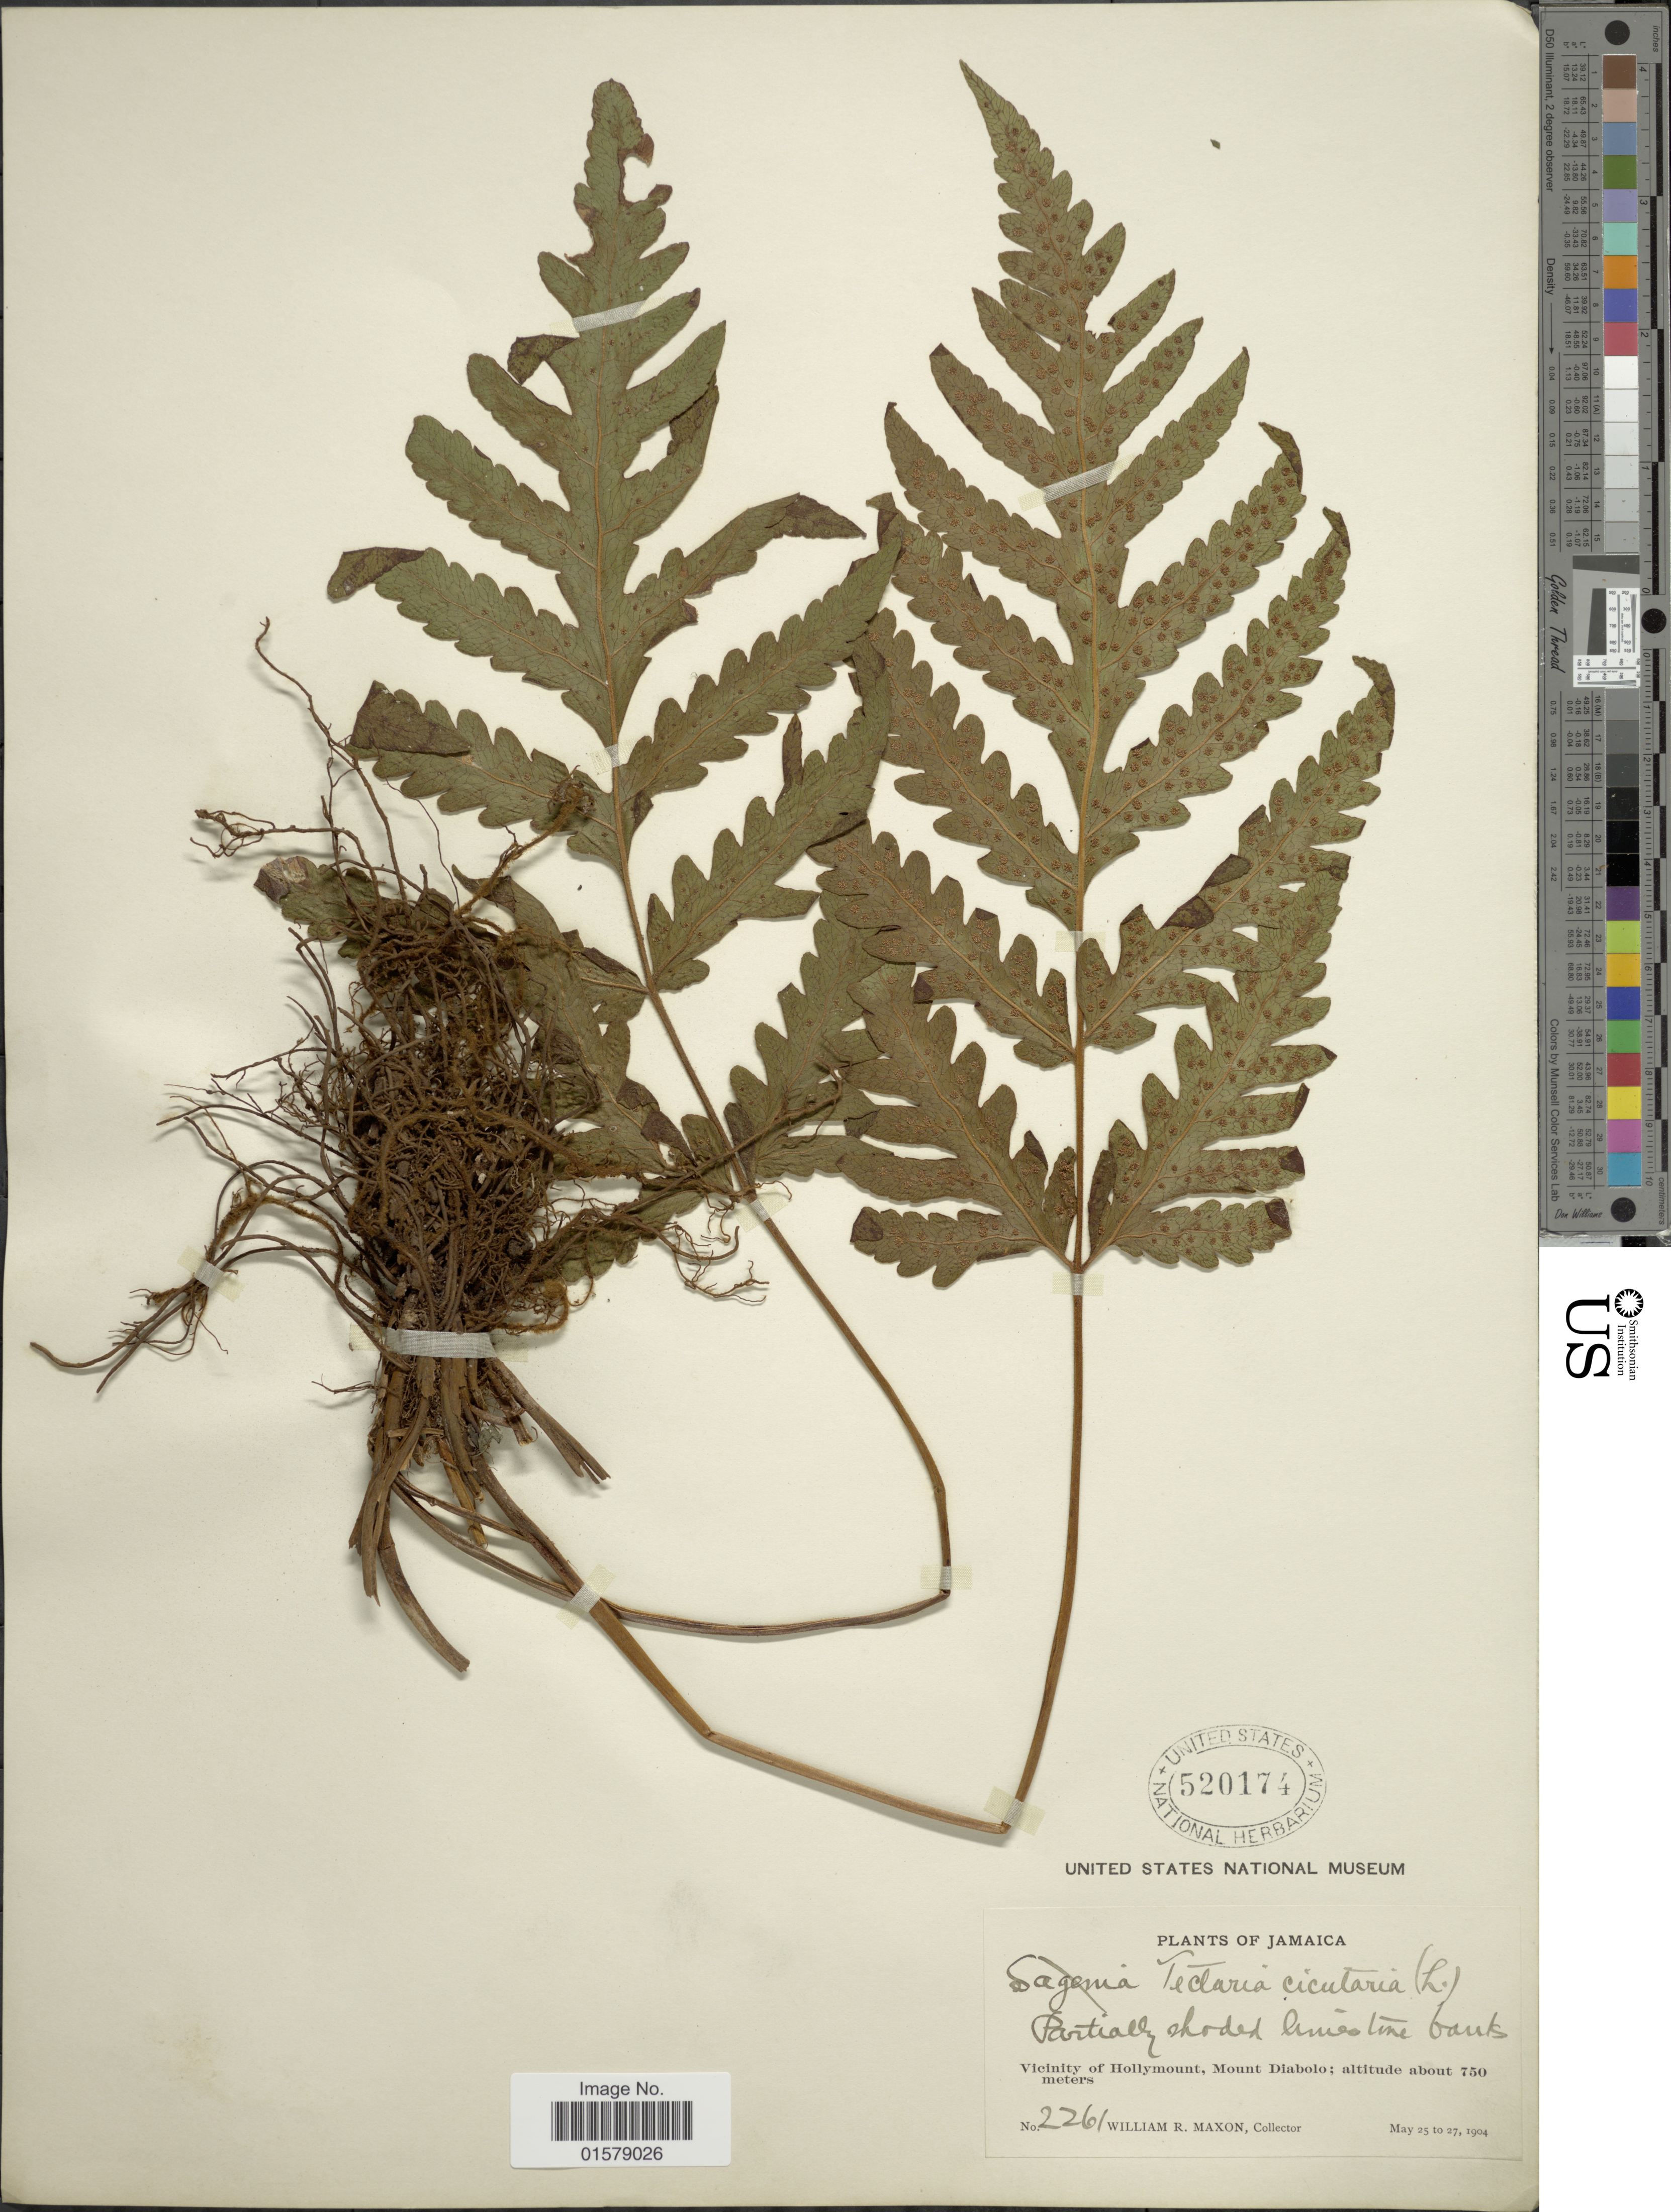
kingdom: Plantae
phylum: Tracheophyta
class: Polypodiopsida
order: Polypodiales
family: Tectariaceae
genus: Tectaria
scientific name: Tectaria cicutaria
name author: (L.) Copel.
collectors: W. R. Maxon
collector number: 2261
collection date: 1904-05-25/1904-05-27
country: Jamaica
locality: Vicinity of Hollymount, Mount Diablo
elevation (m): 750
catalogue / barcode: US 520174